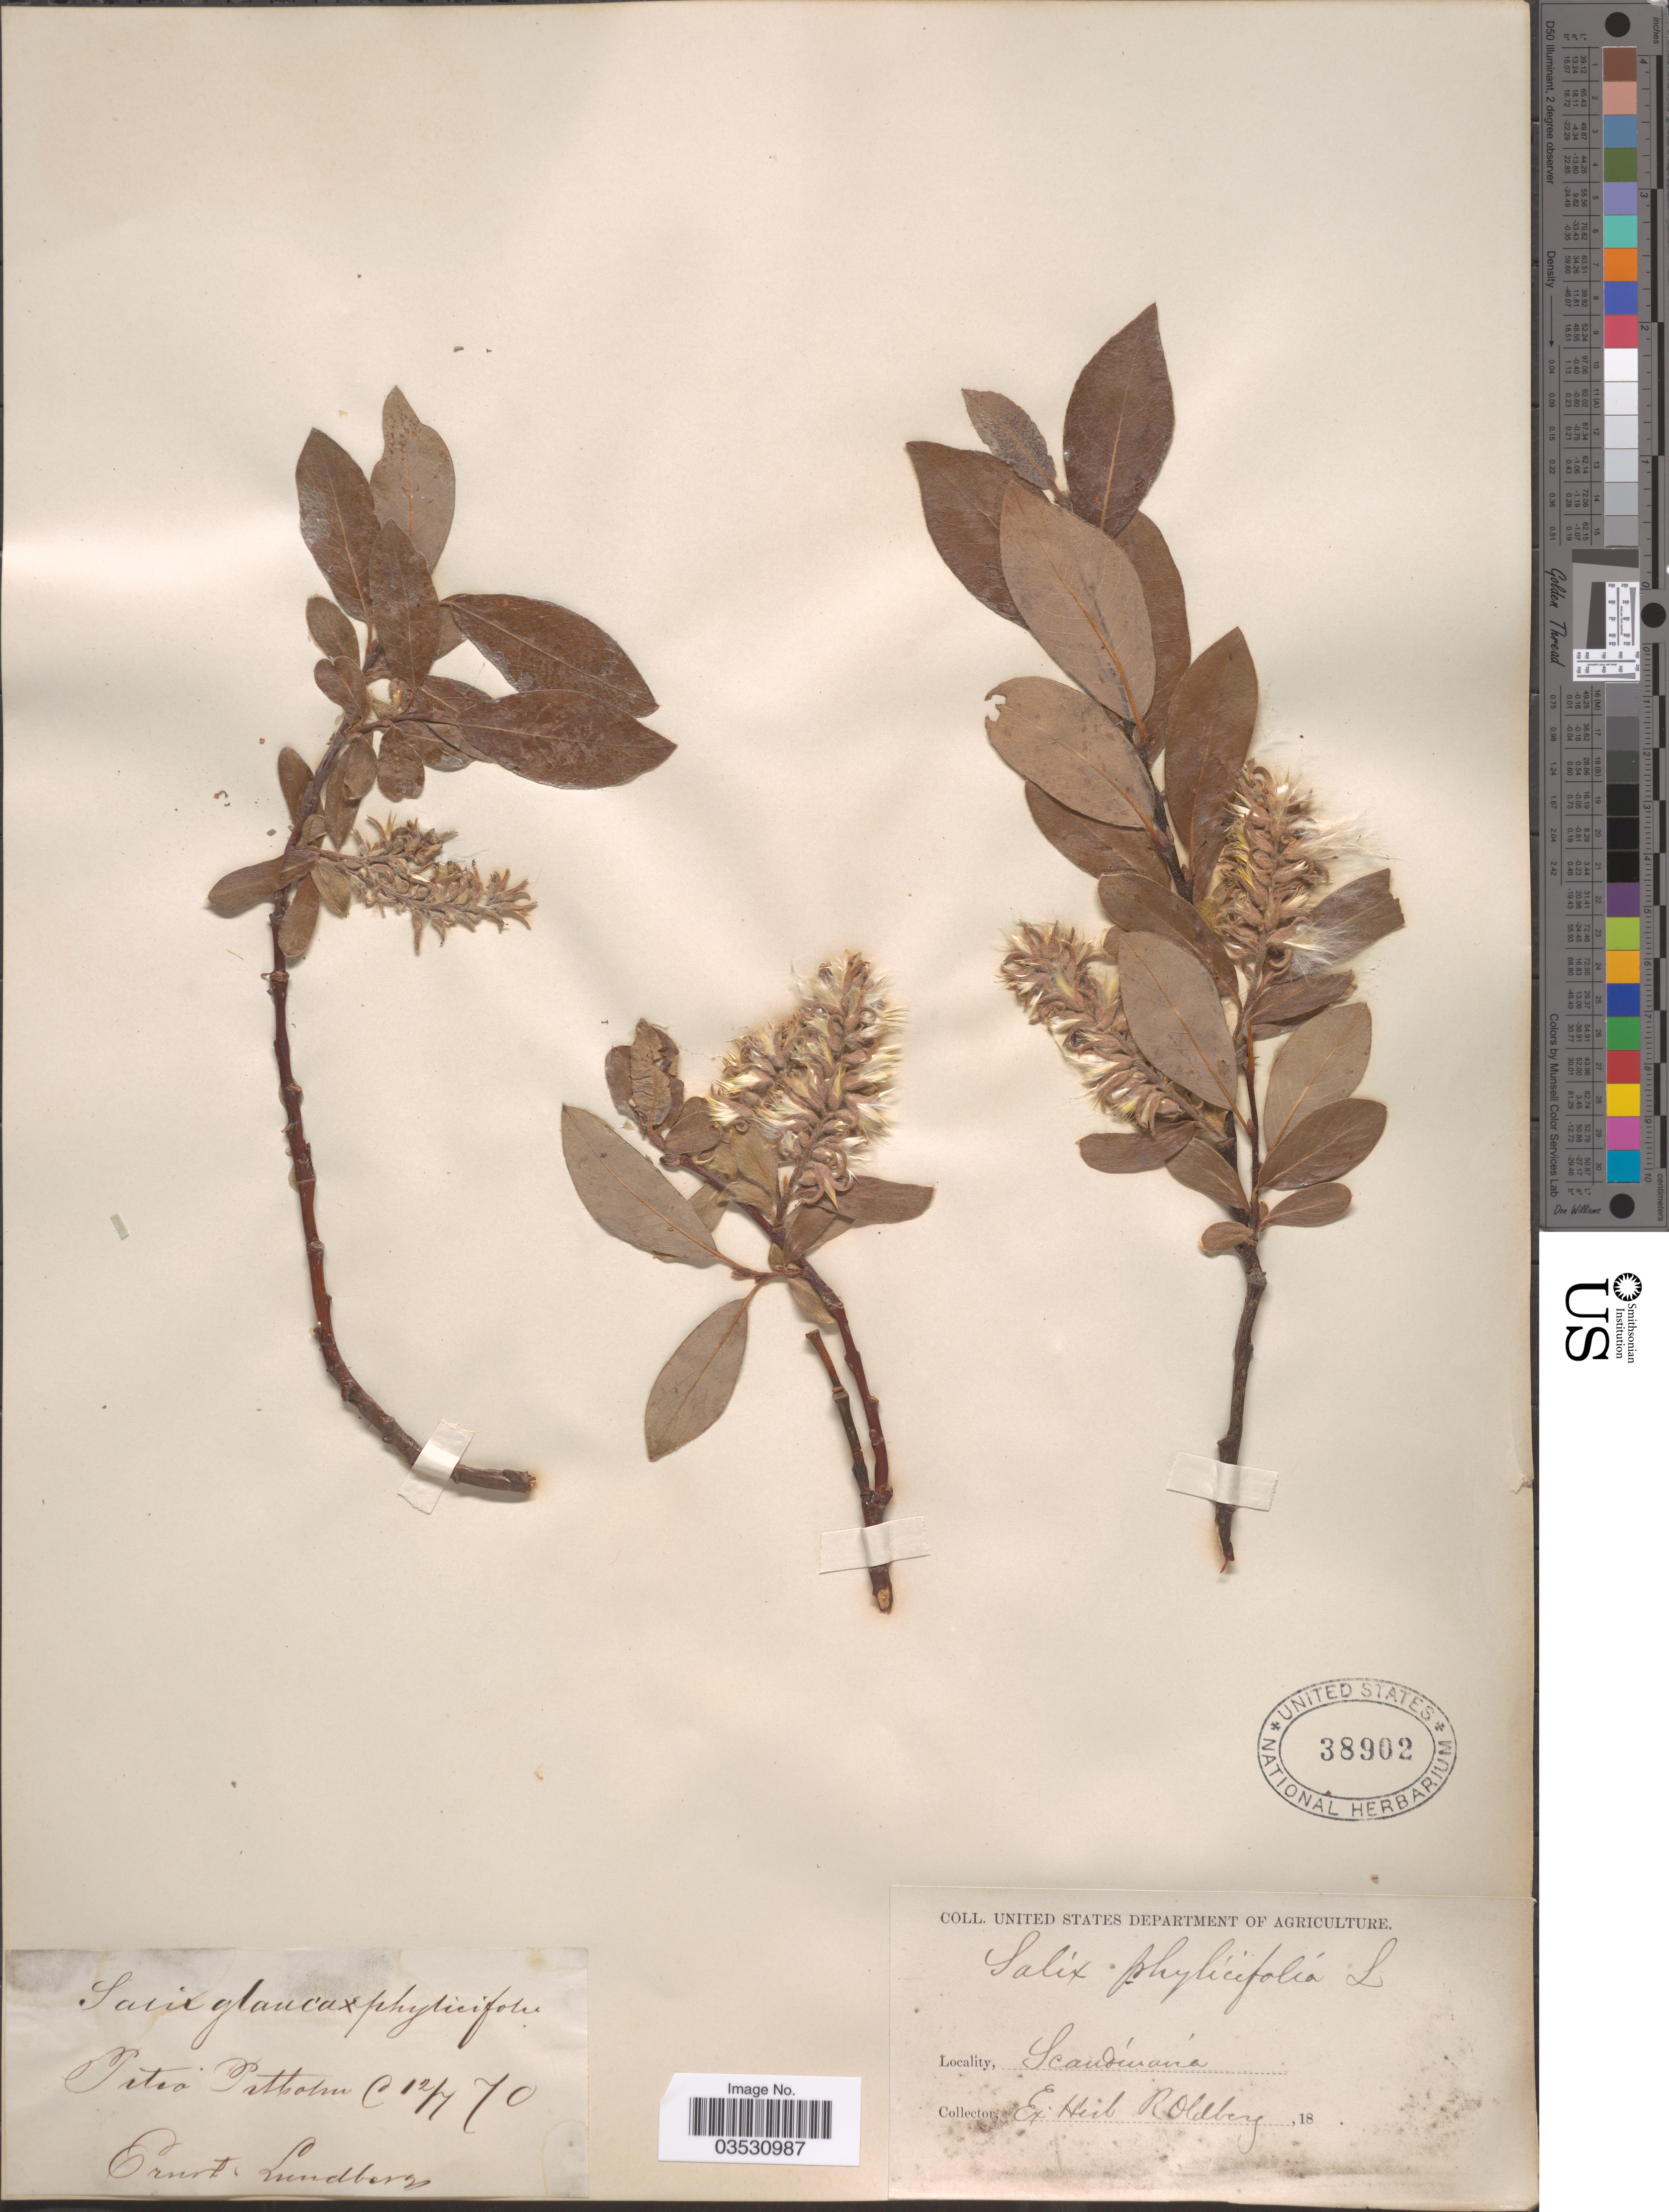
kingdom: Plantae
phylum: Tracheophyta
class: Magnoliopsida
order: Malpighiales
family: Salicaceae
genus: Salix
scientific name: Salix phylicifolia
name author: L.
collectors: E. Lundberg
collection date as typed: Transcribed d/m/y: 12/7/70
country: Sweden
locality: Pitea Pitholm Scandinavia.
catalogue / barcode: US 38902